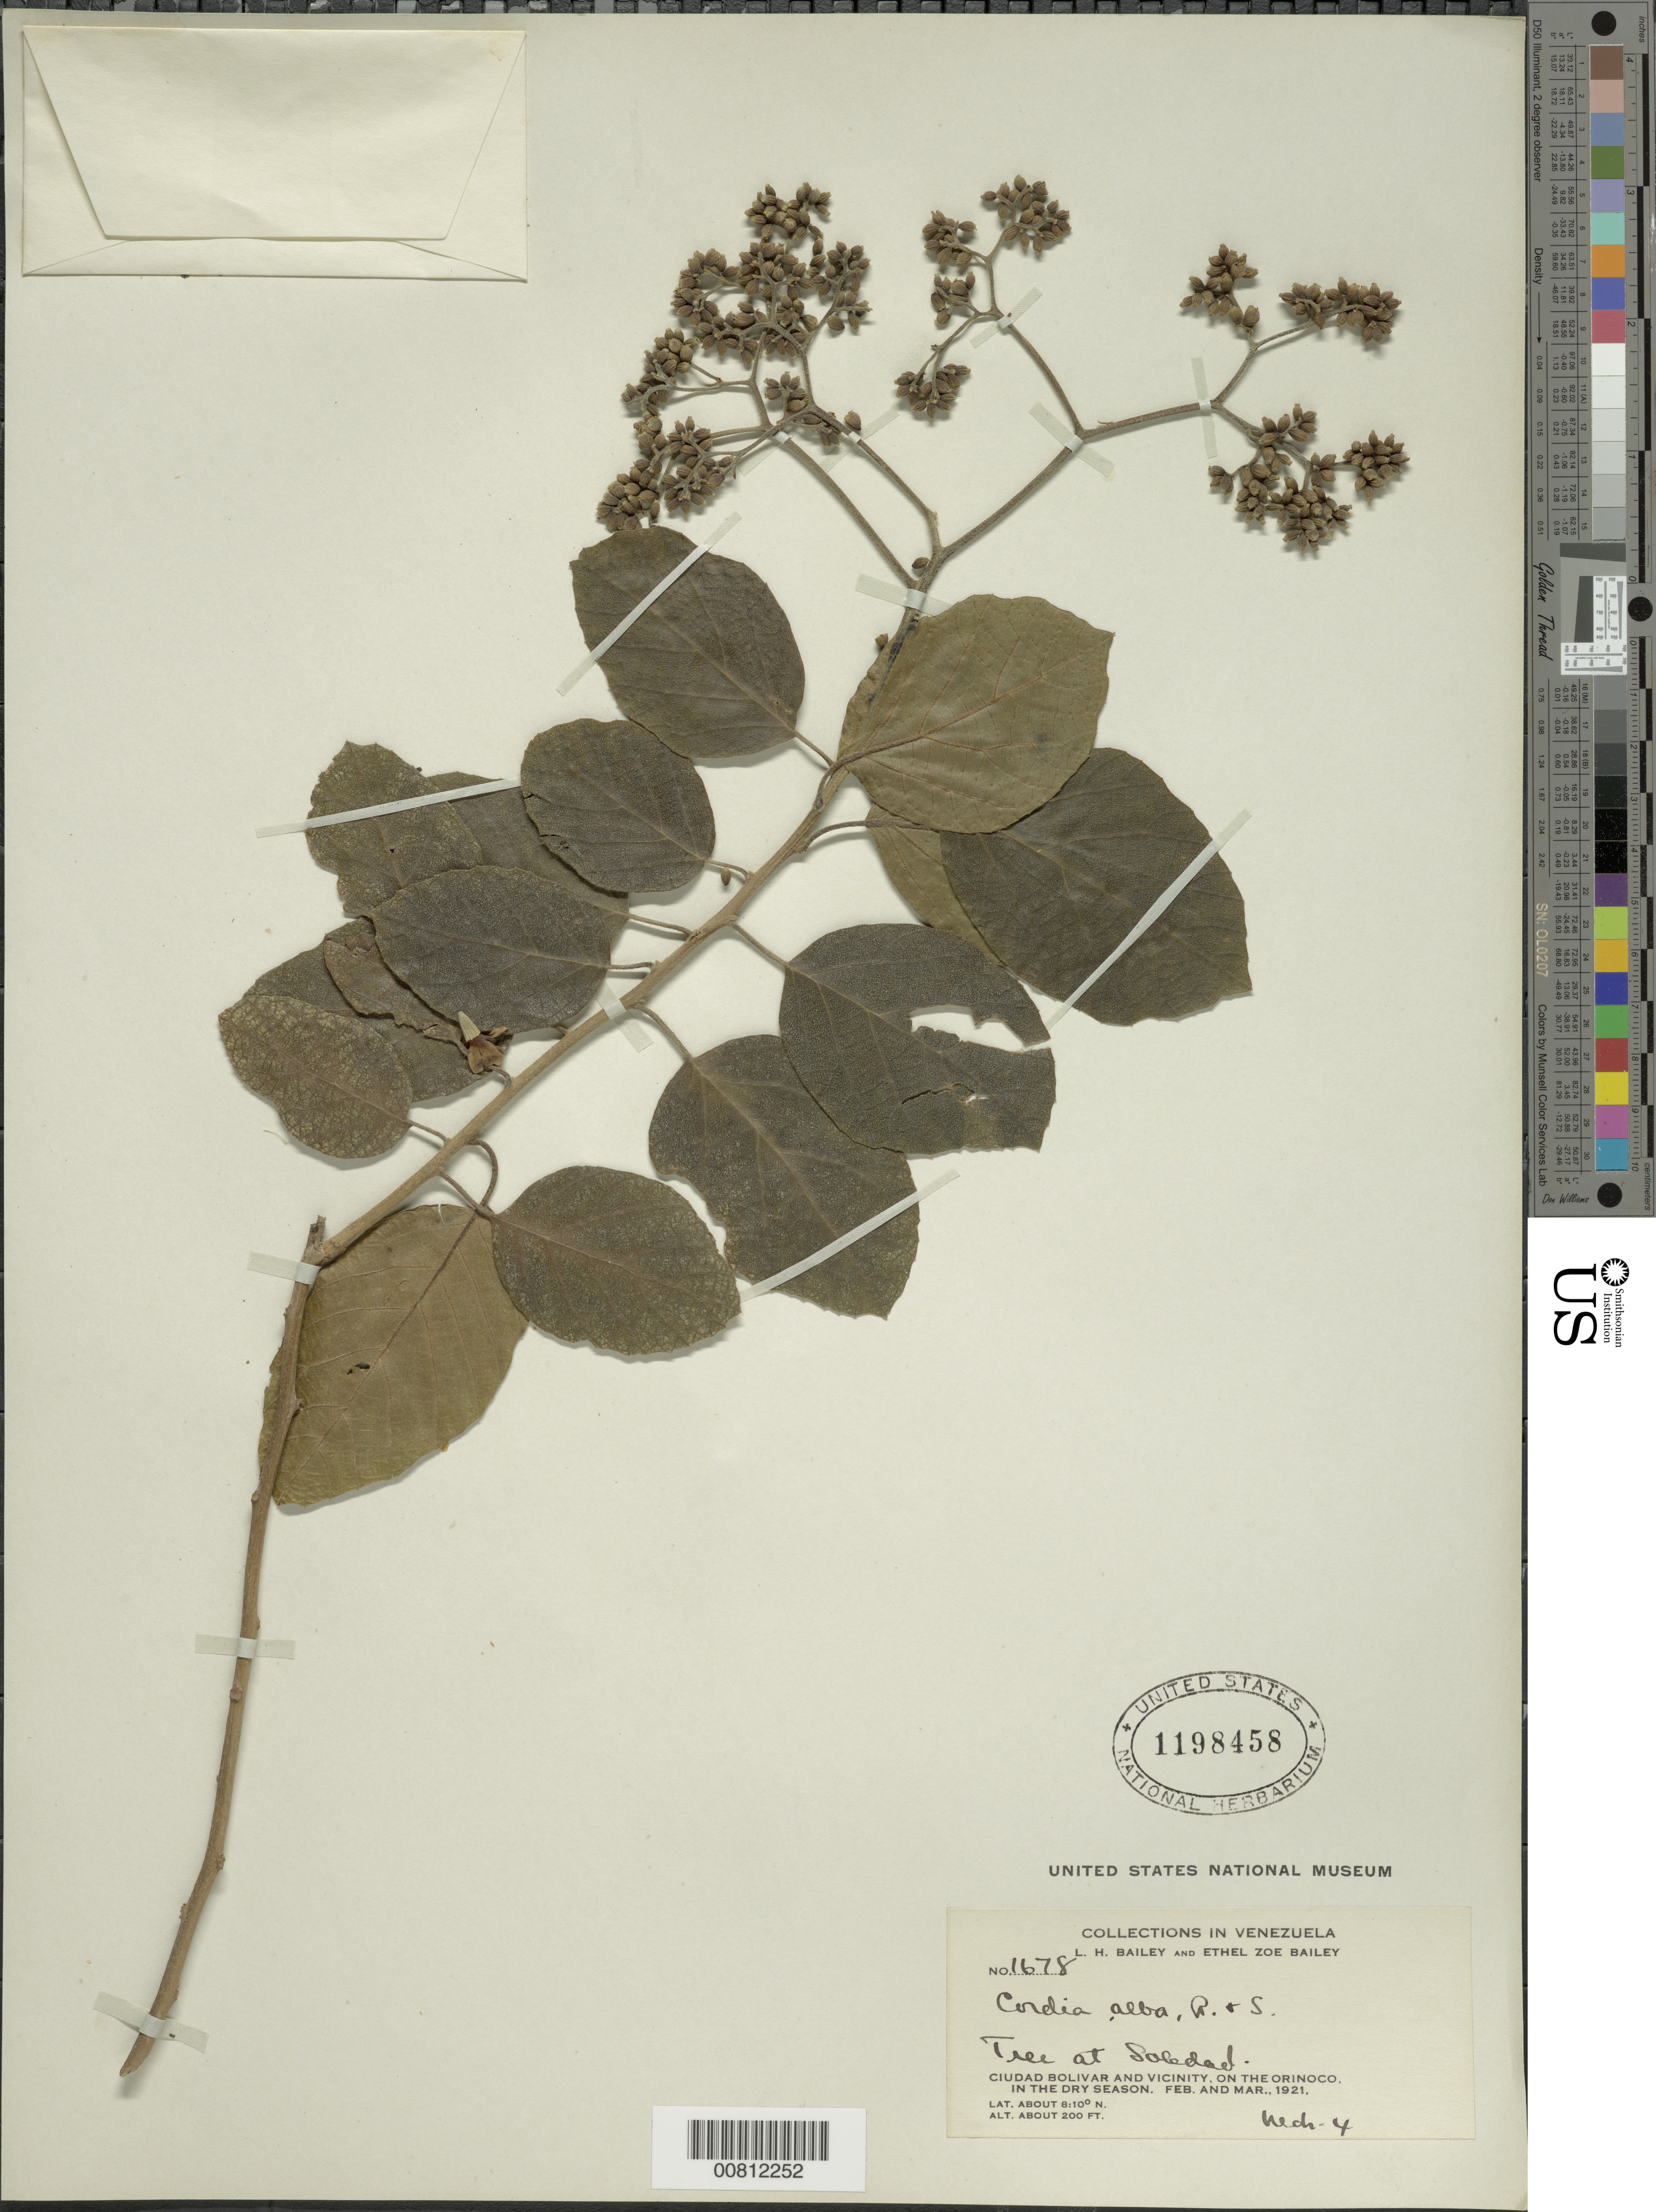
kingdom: Plantae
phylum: Tracheophyta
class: Magnoliopsida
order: Boraginales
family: Cordiaceae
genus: Cordia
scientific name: Cordia alba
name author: (Jacq.) Roem. & Schult.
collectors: L. H. Bailey & E. Z. Bailey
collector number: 1678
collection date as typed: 4 March 1921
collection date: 1921-03-04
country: Venezuela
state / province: Bolívar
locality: Ciudad Bolívar and vicinity, Orinoco R., Soledad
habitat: Dry season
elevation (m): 61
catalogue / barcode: US 1198458